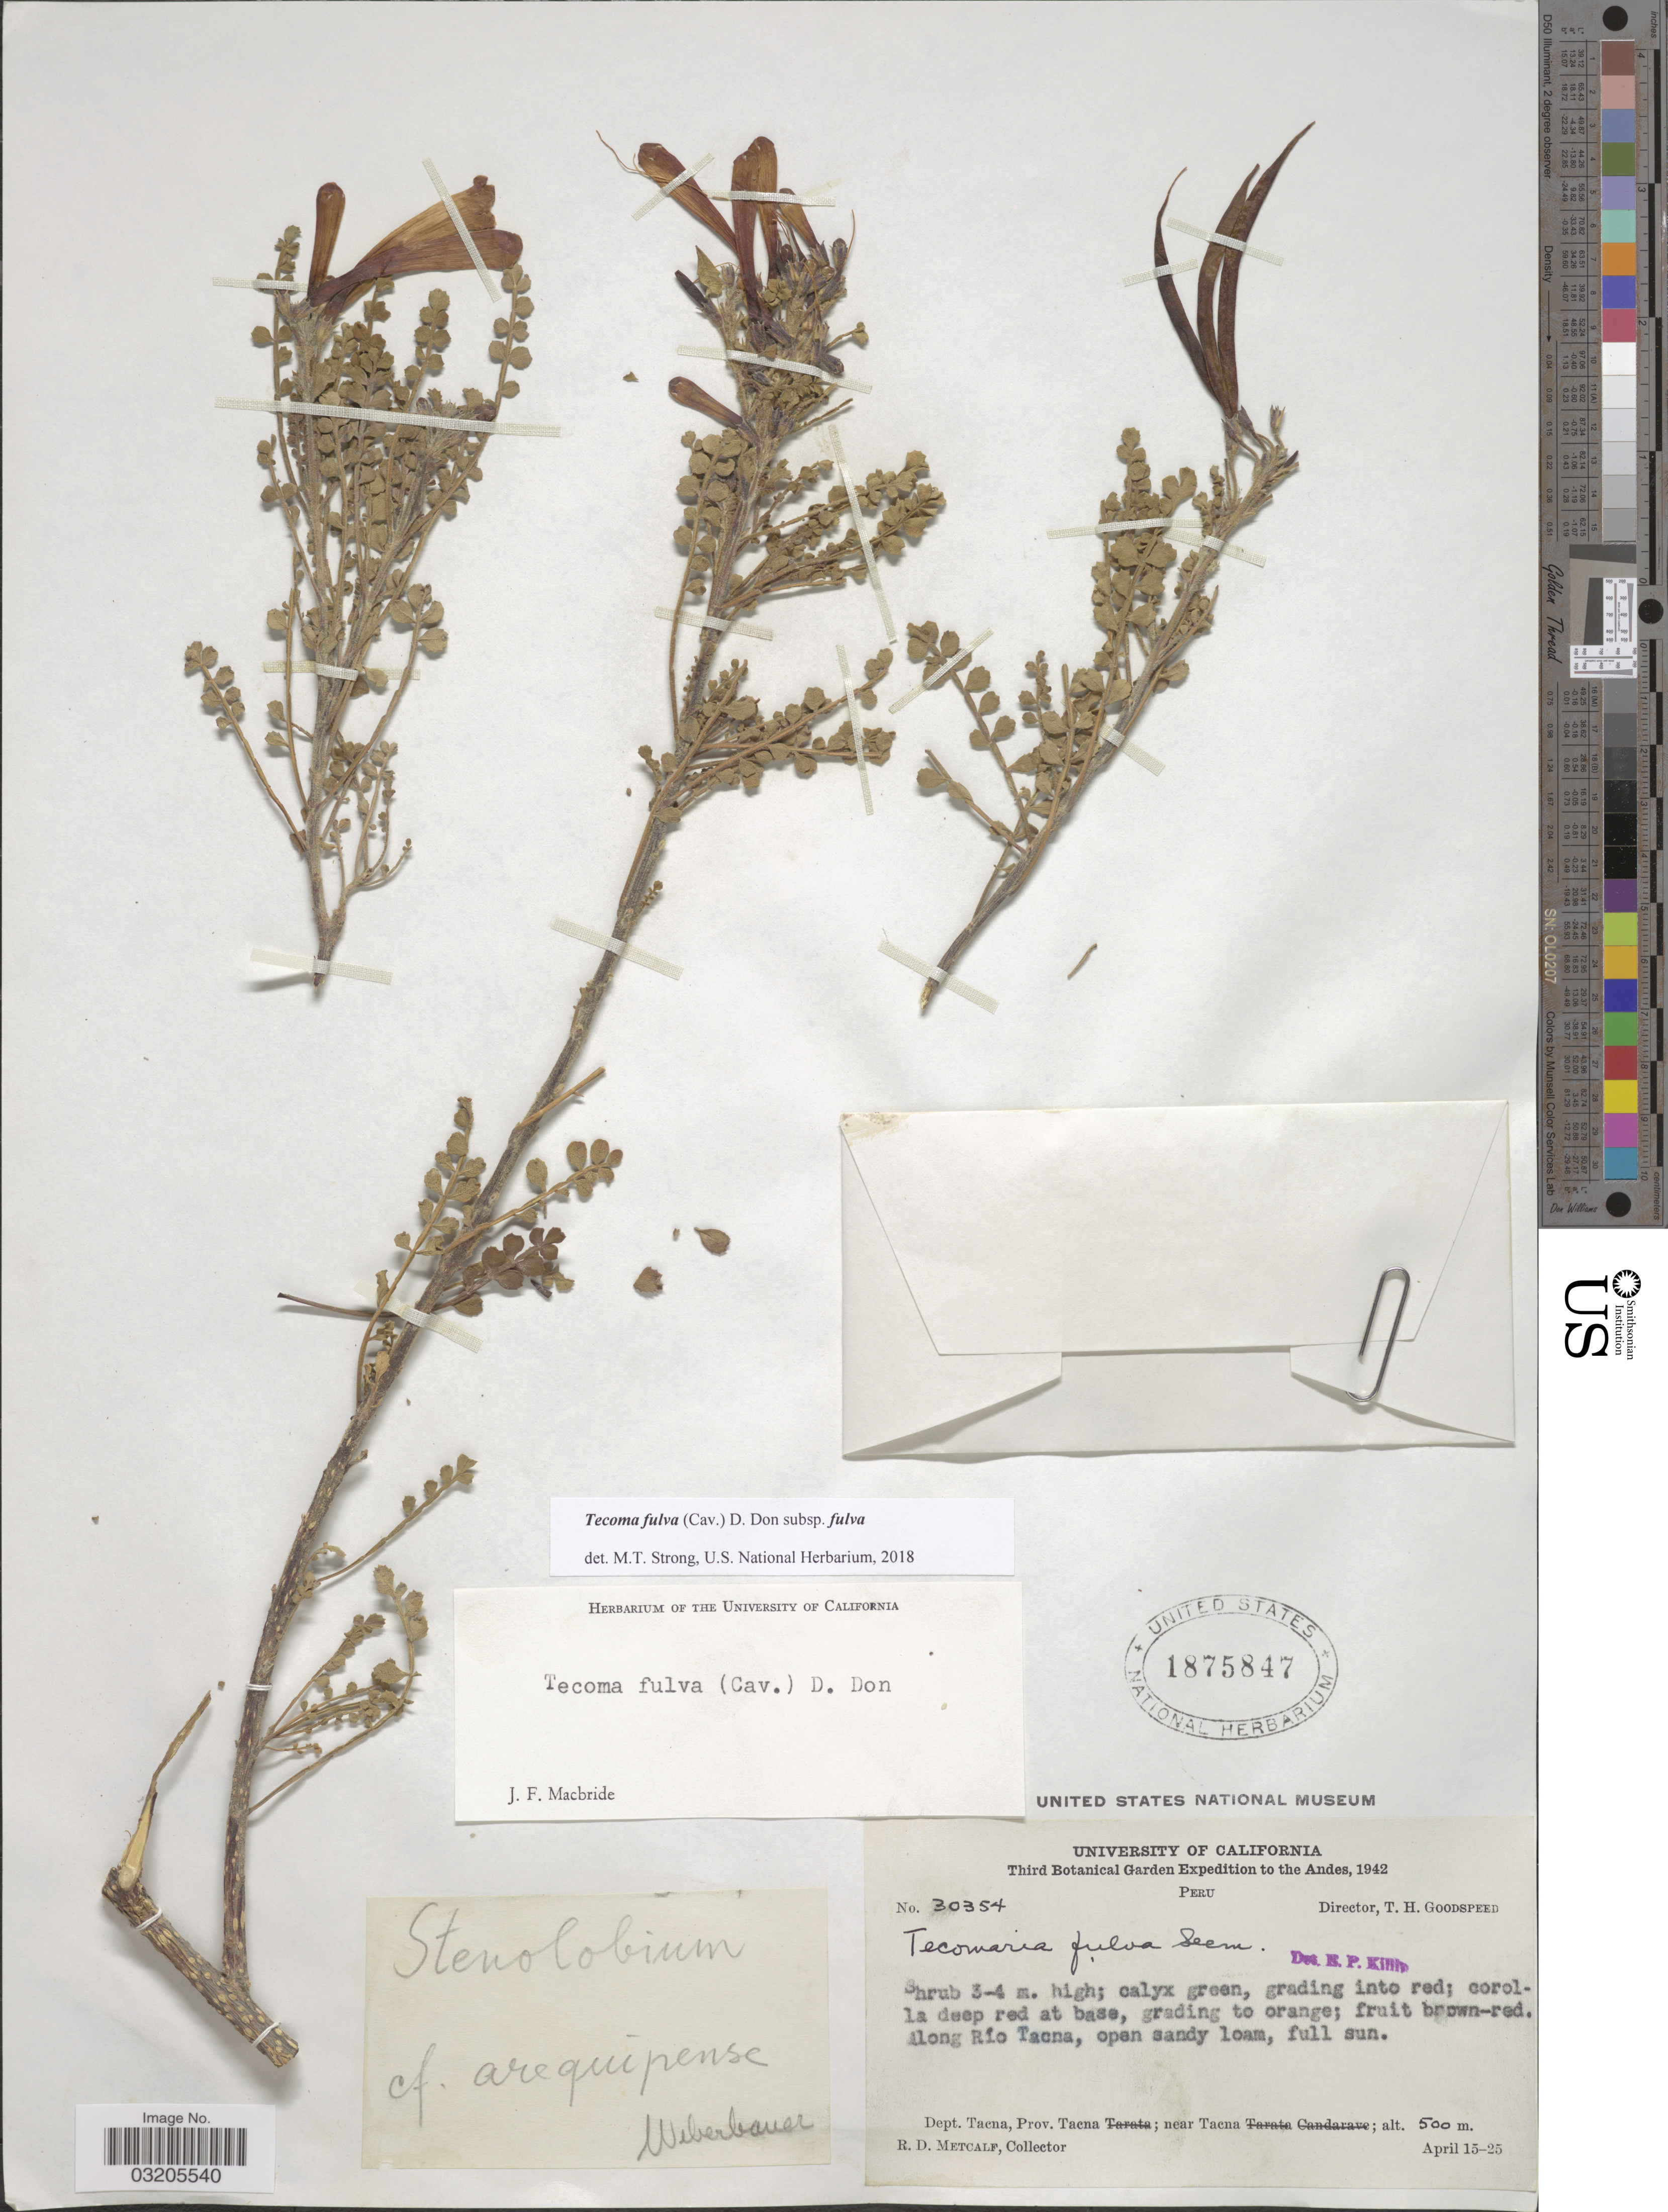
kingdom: Plantae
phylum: Tracheophyta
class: Magnoliopsida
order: Lamiales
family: Bignoniaceae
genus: Tecoma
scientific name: Tecoma fulva subsp. fulva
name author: (Cav.) G. Don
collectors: R. D. Metcalf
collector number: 30354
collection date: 1942-04-15/1942-04-25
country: Peru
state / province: Tacna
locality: Dept. Tacna; near Tacna. Andes. Along Río Tacna.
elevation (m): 500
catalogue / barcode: US 1875847